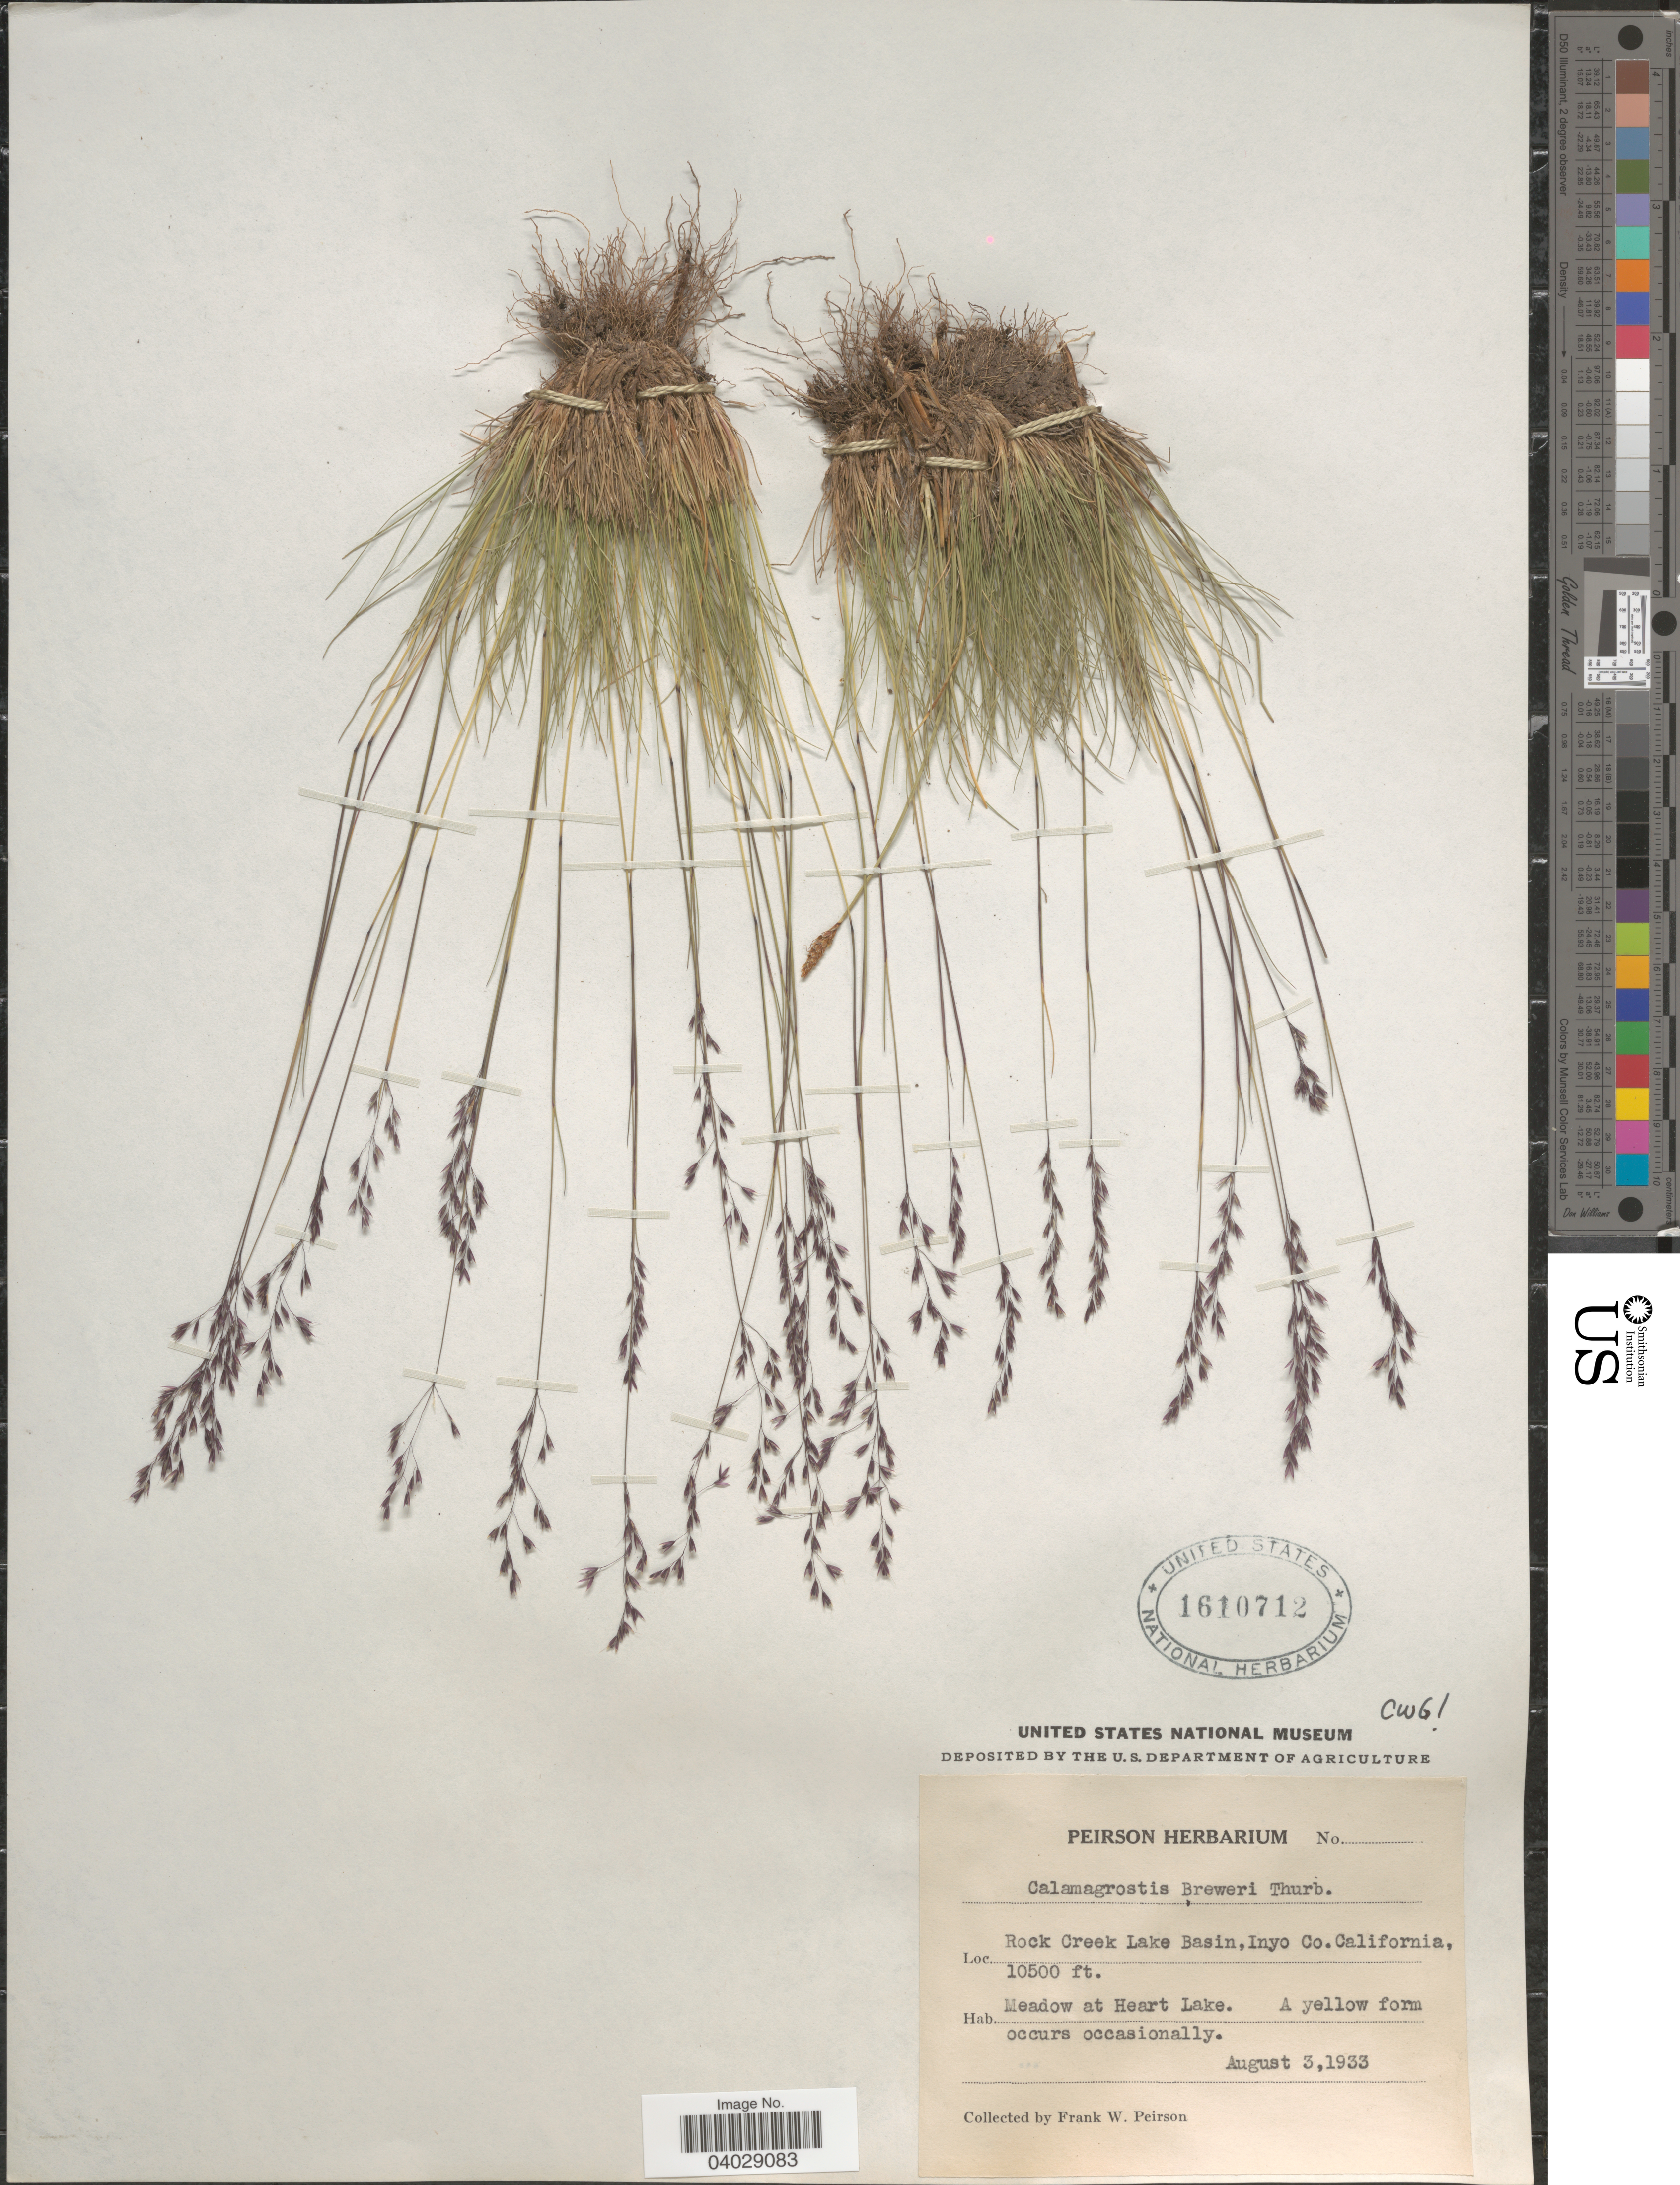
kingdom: Plantae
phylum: Tracheophyta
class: Liliopsida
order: Poales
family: Poaceae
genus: Calamagrostis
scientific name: Calamagrostis muiriana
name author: B.L. Wilson & Sami Gray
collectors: F. Peirson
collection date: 1933-08-03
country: United States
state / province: California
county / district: Inyo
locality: Rock Creek Lake Basin, Inyo Co. Meadow at Hart Lake.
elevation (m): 3200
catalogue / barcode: US 1610712